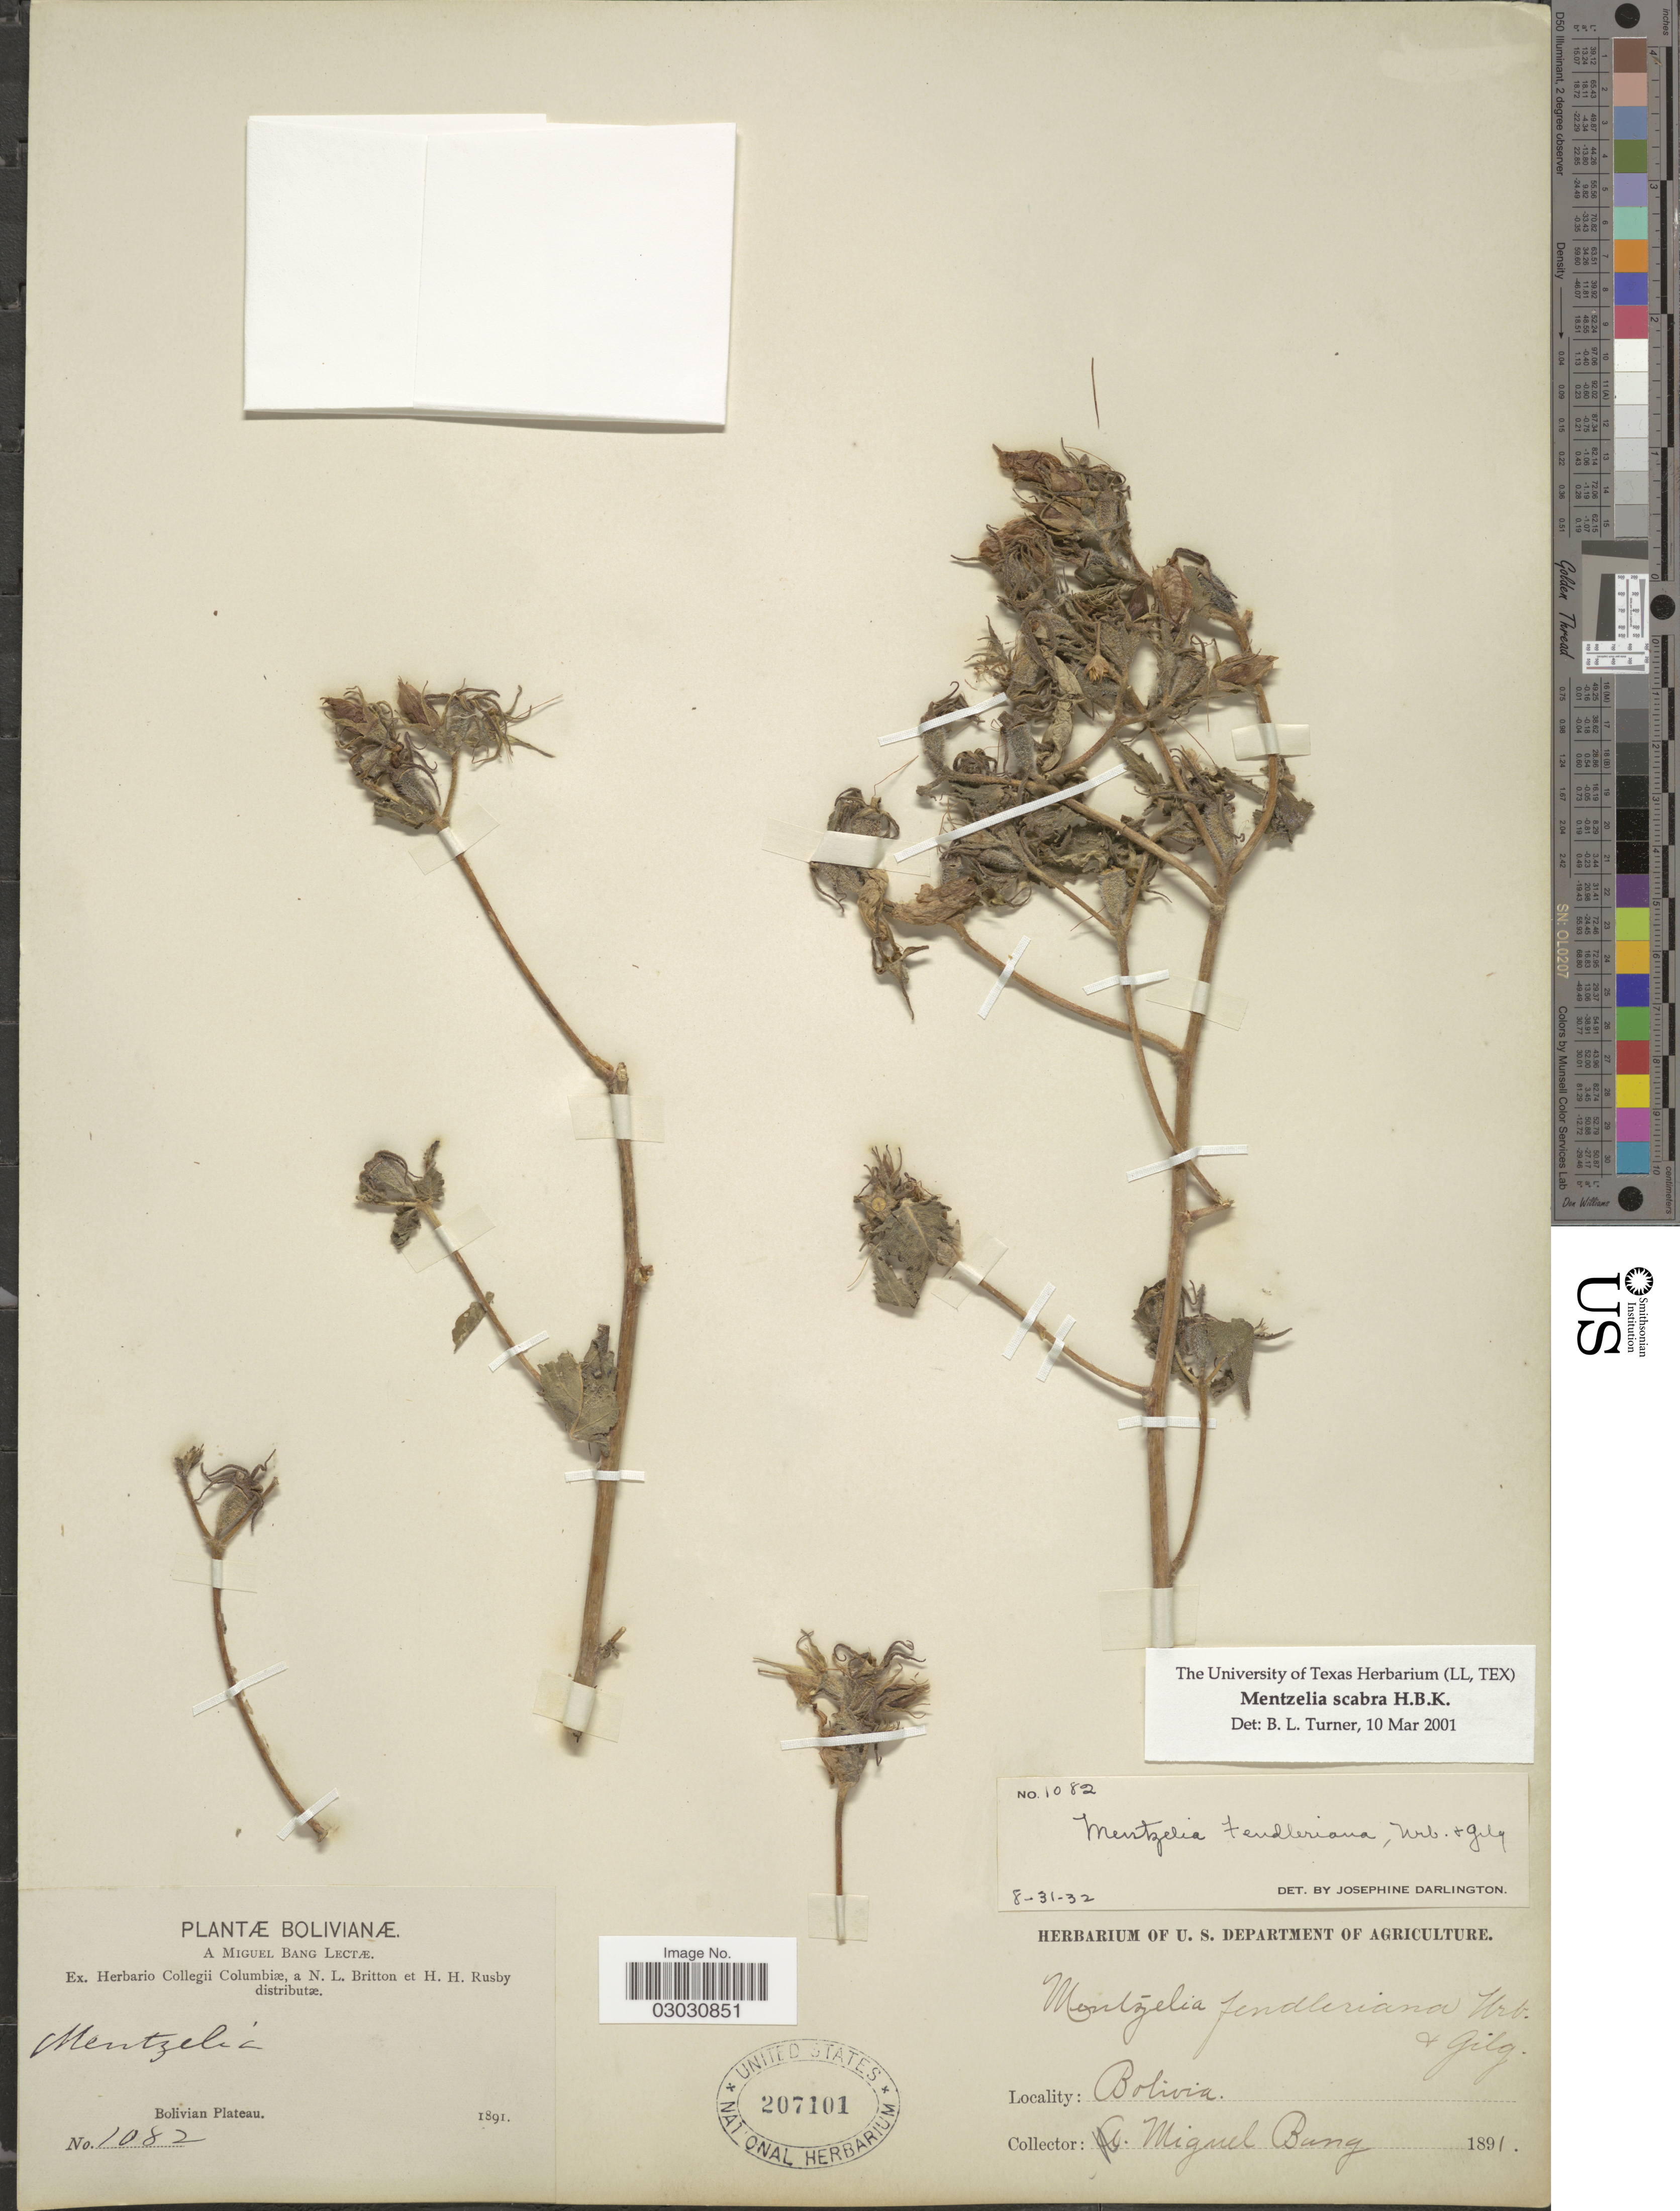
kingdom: Plantae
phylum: Tracheophyta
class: Magnoliopsida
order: Cornales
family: Loasaceae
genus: Mentzelia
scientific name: Mentzelia scabra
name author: Kunth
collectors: M. Bang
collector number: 1082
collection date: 1891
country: Bolivia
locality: Bolivian Plateau.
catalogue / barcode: US 207101